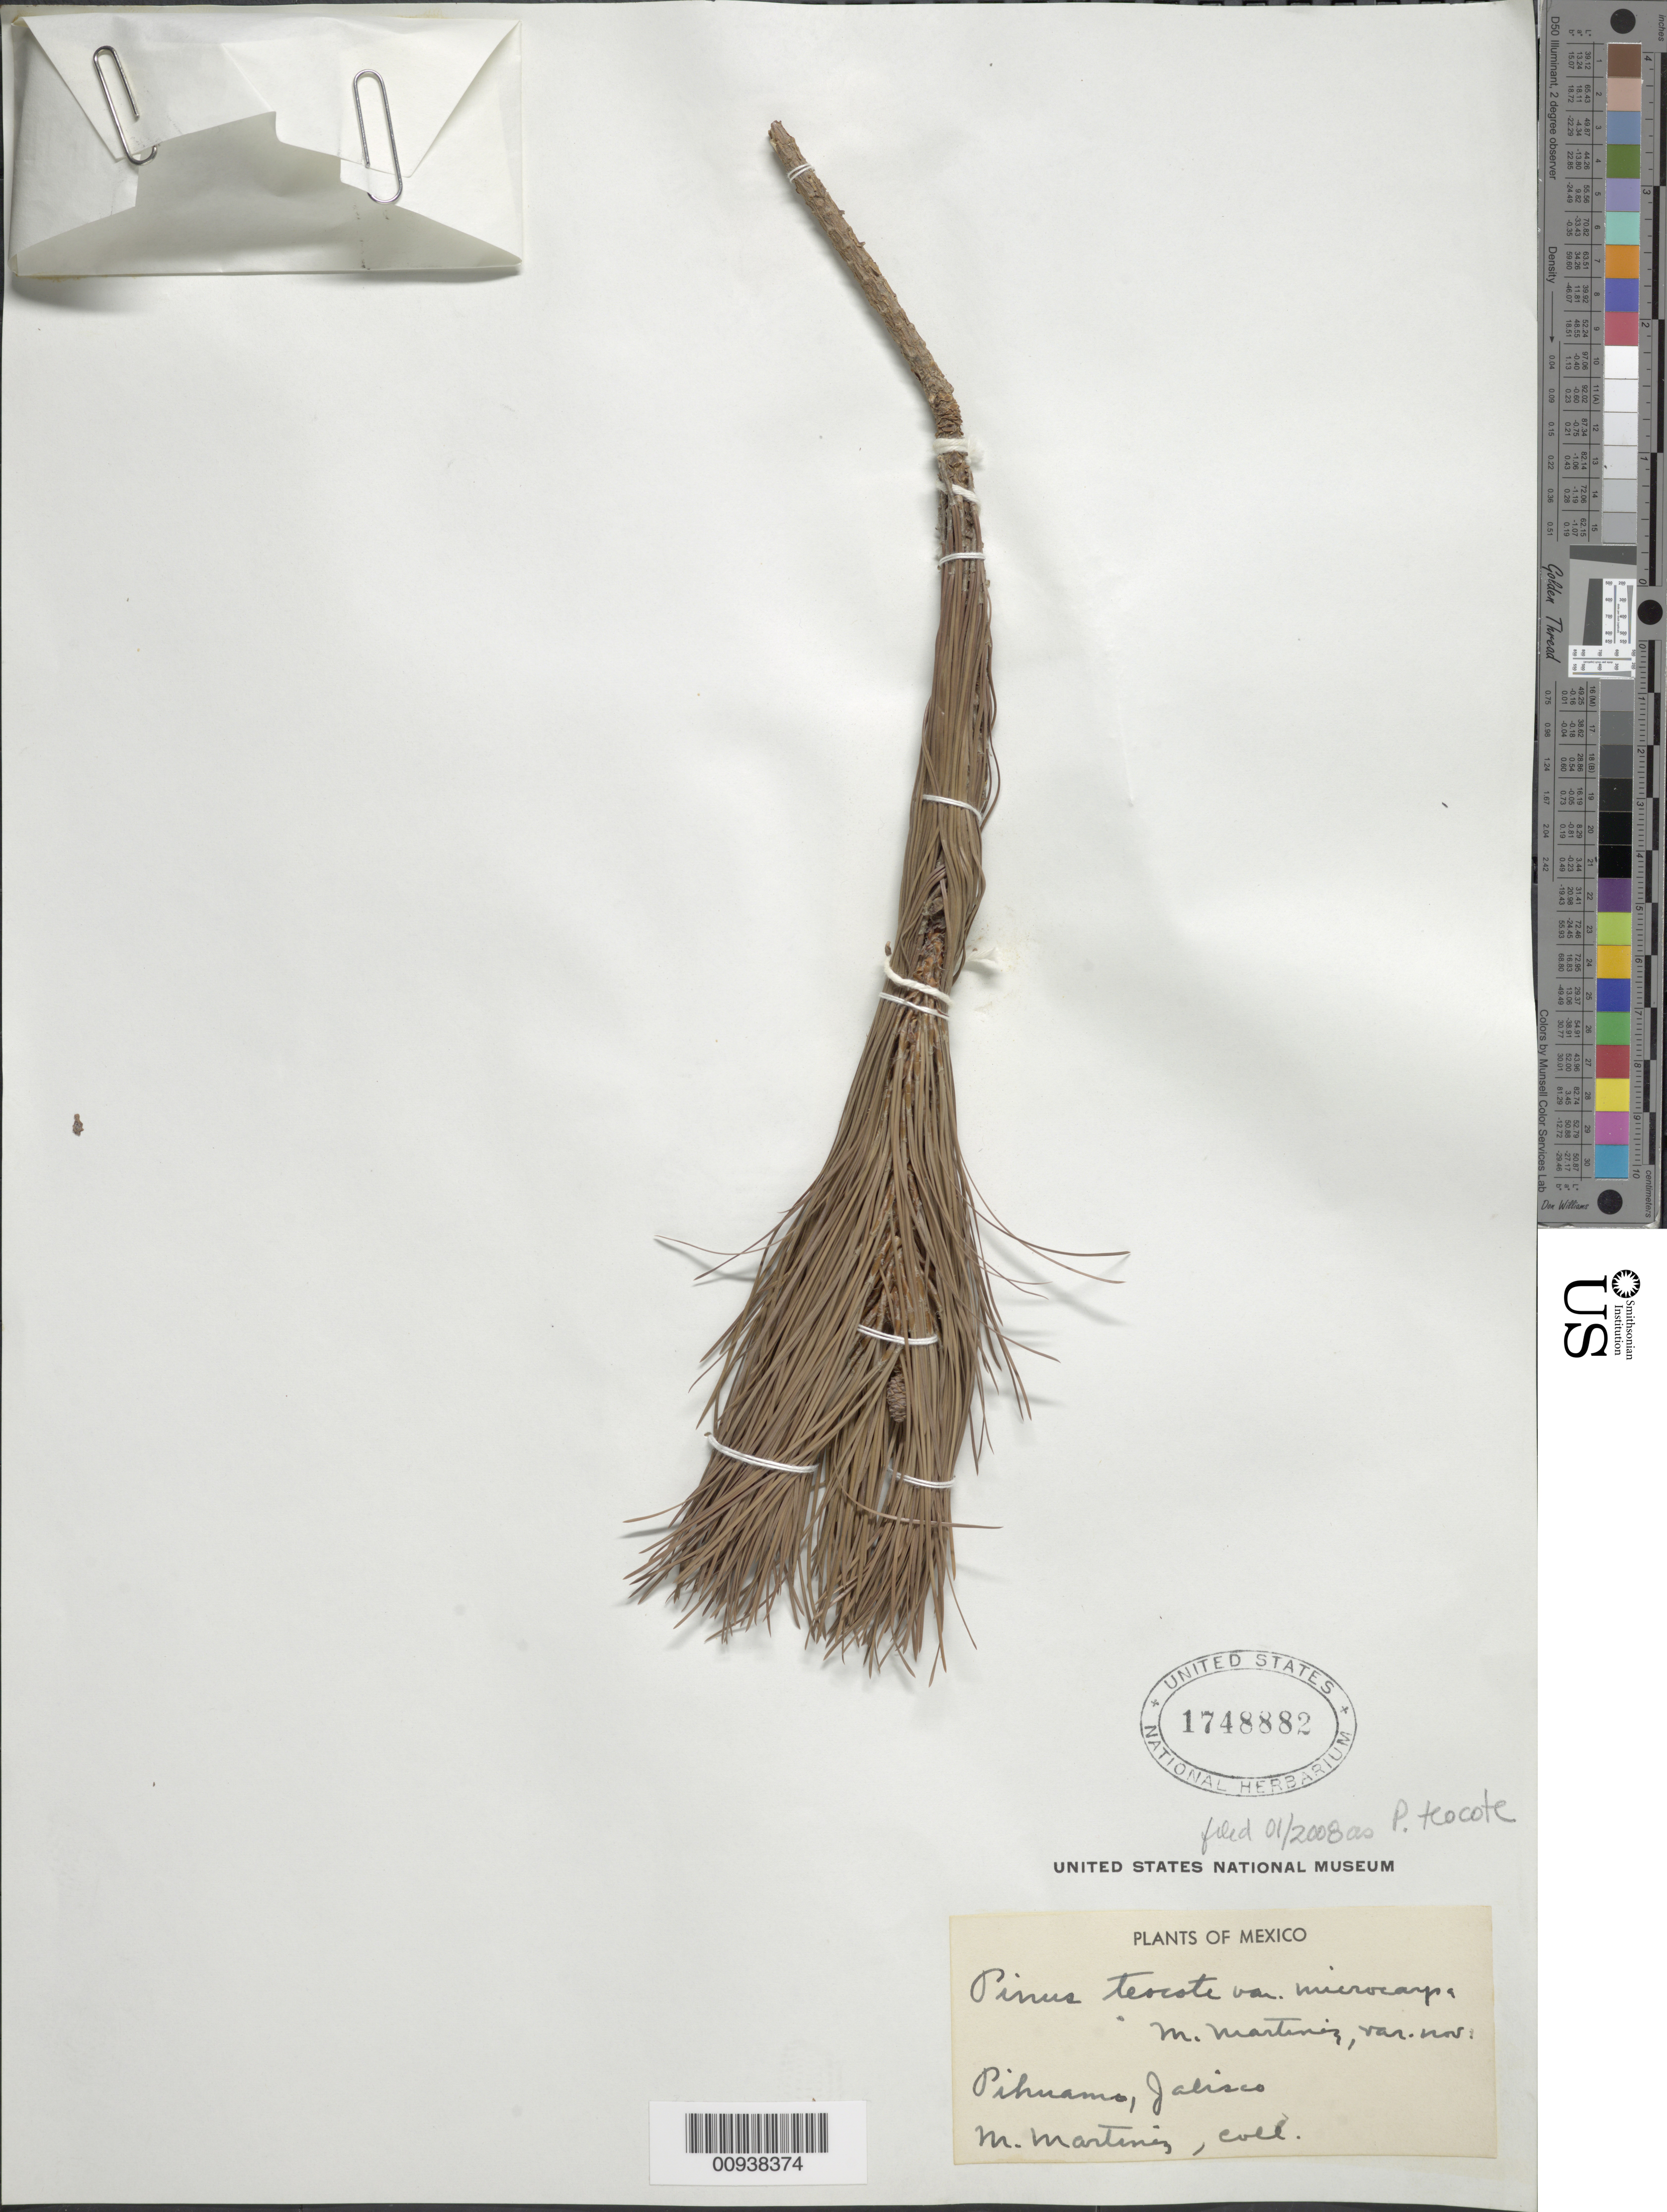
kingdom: Plantae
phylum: Tracheophyta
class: Pinopsida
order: Pinales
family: Pinaceae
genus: Pinus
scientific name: Pinus teocote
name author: Schltdl. & Cham.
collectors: M. Martinez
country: Mexico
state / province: Jalisco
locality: Pihuamo.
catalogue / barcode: US 1748882